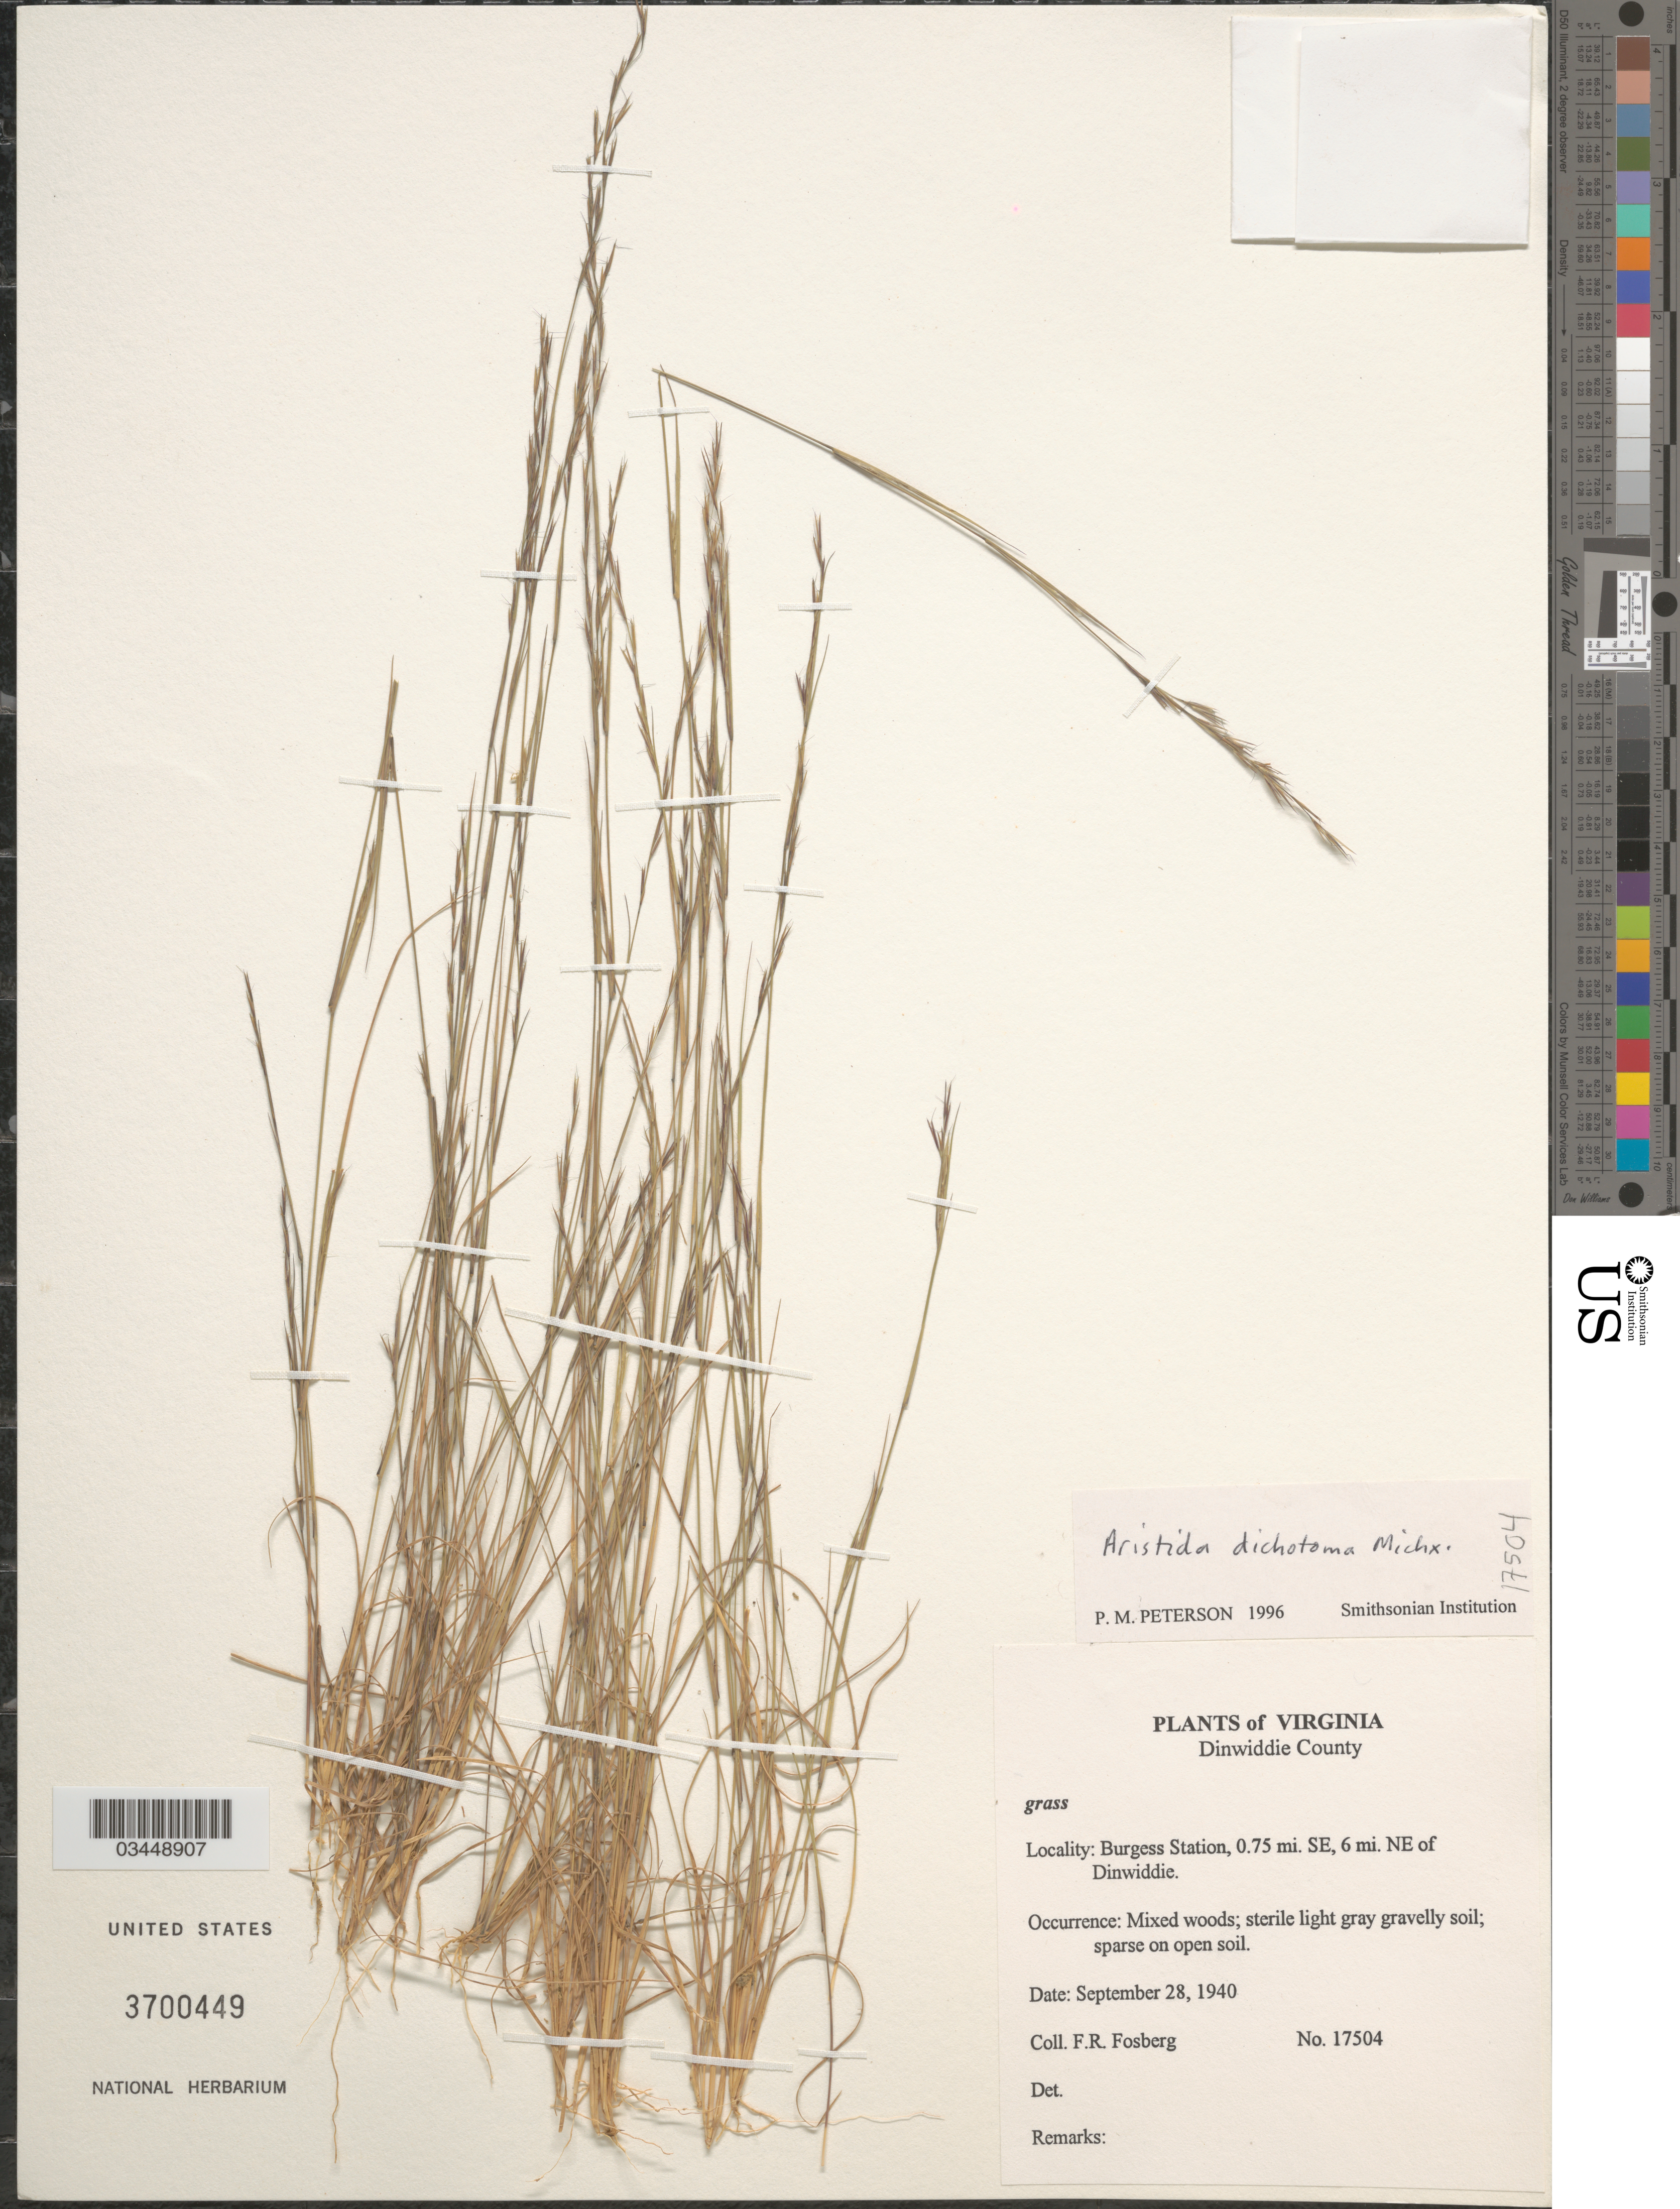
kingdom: Plantae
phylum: Tracheophyta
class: Liliopsida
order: Poales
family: Poaceae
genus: Aristida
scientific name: Aristida dichotoma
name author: Michx.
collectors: F. R. Fosberg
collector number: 17504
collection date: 1940-09-28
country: United States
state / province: Virginia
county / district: Dinwiddie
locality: Dinwiddie County. Burgess Station, 0.75 mi. SE, 6 mi. NE of Dinwiddie.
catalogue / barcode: US 3700449